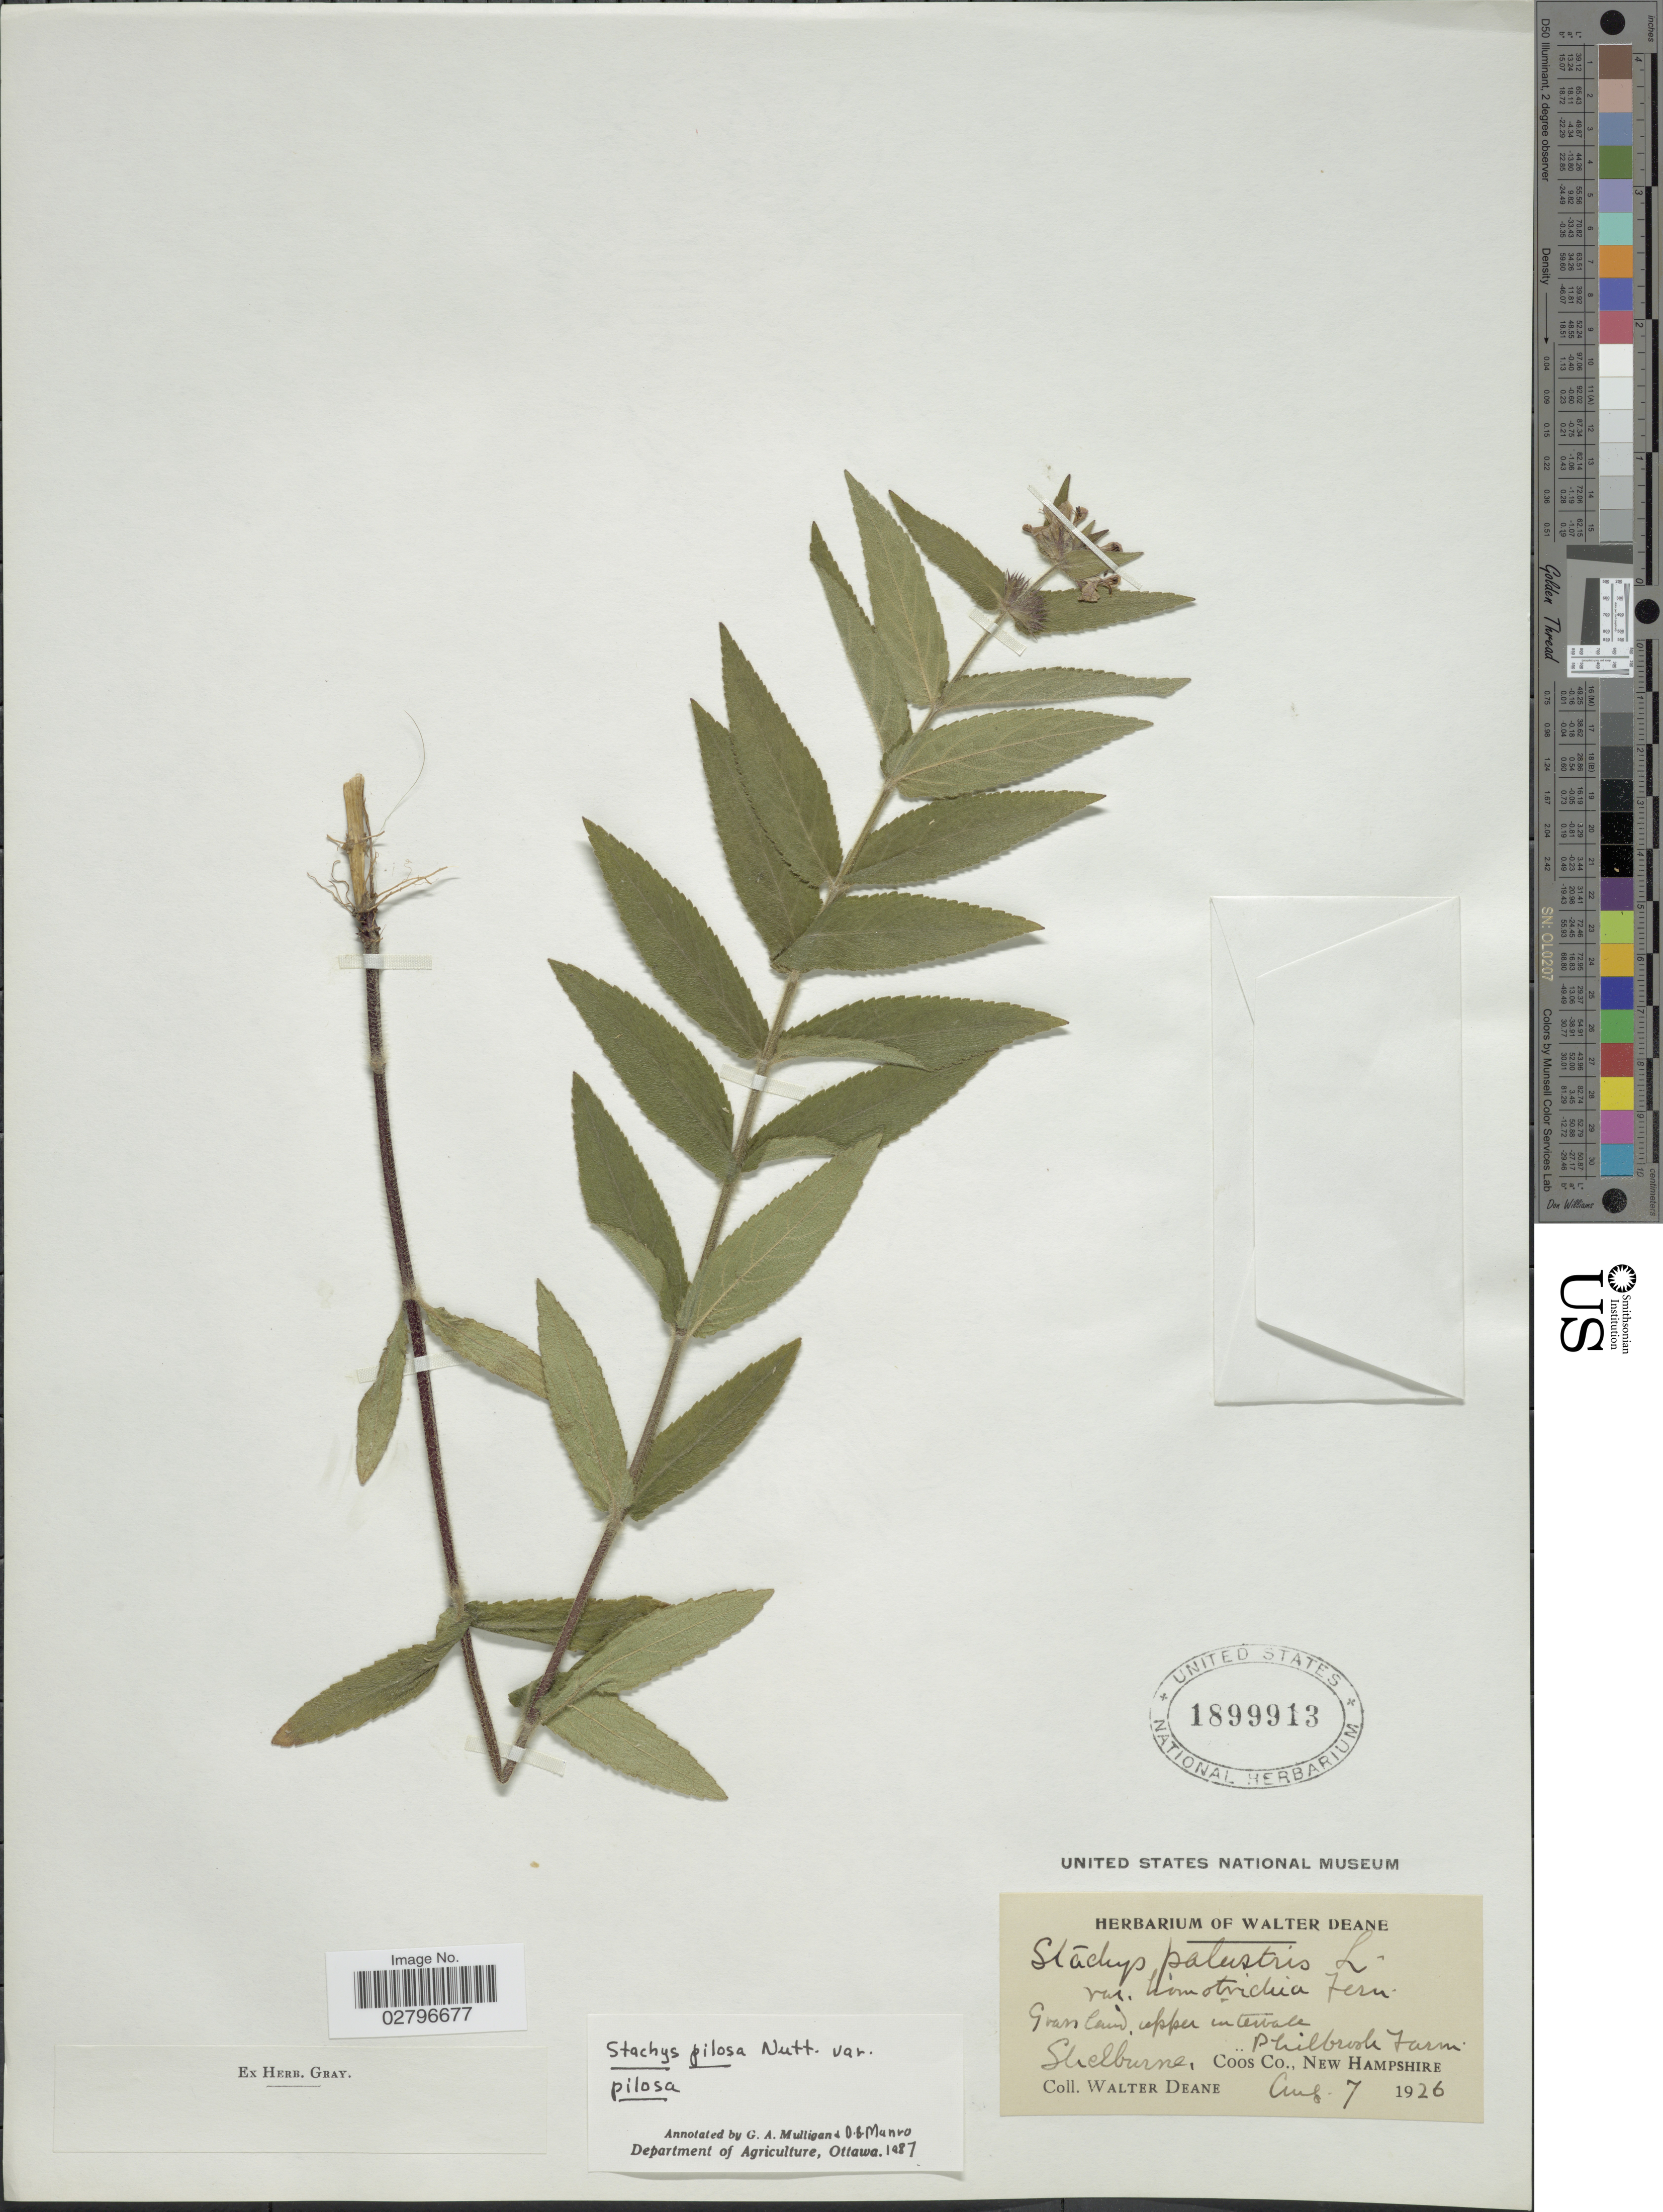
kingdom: Plantae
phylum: Tracheophyta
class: Magnoliopsida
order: Lamiales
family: Lamiaceae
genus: Stachys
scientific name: Stachys pilosa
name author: Nutt.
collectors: W. Deane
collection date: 1926-08-07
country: United States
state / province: New Hampshire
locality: Upper intervale, Shelburne, Coos Co., Philbrook Farm.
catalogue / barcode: US 1899913